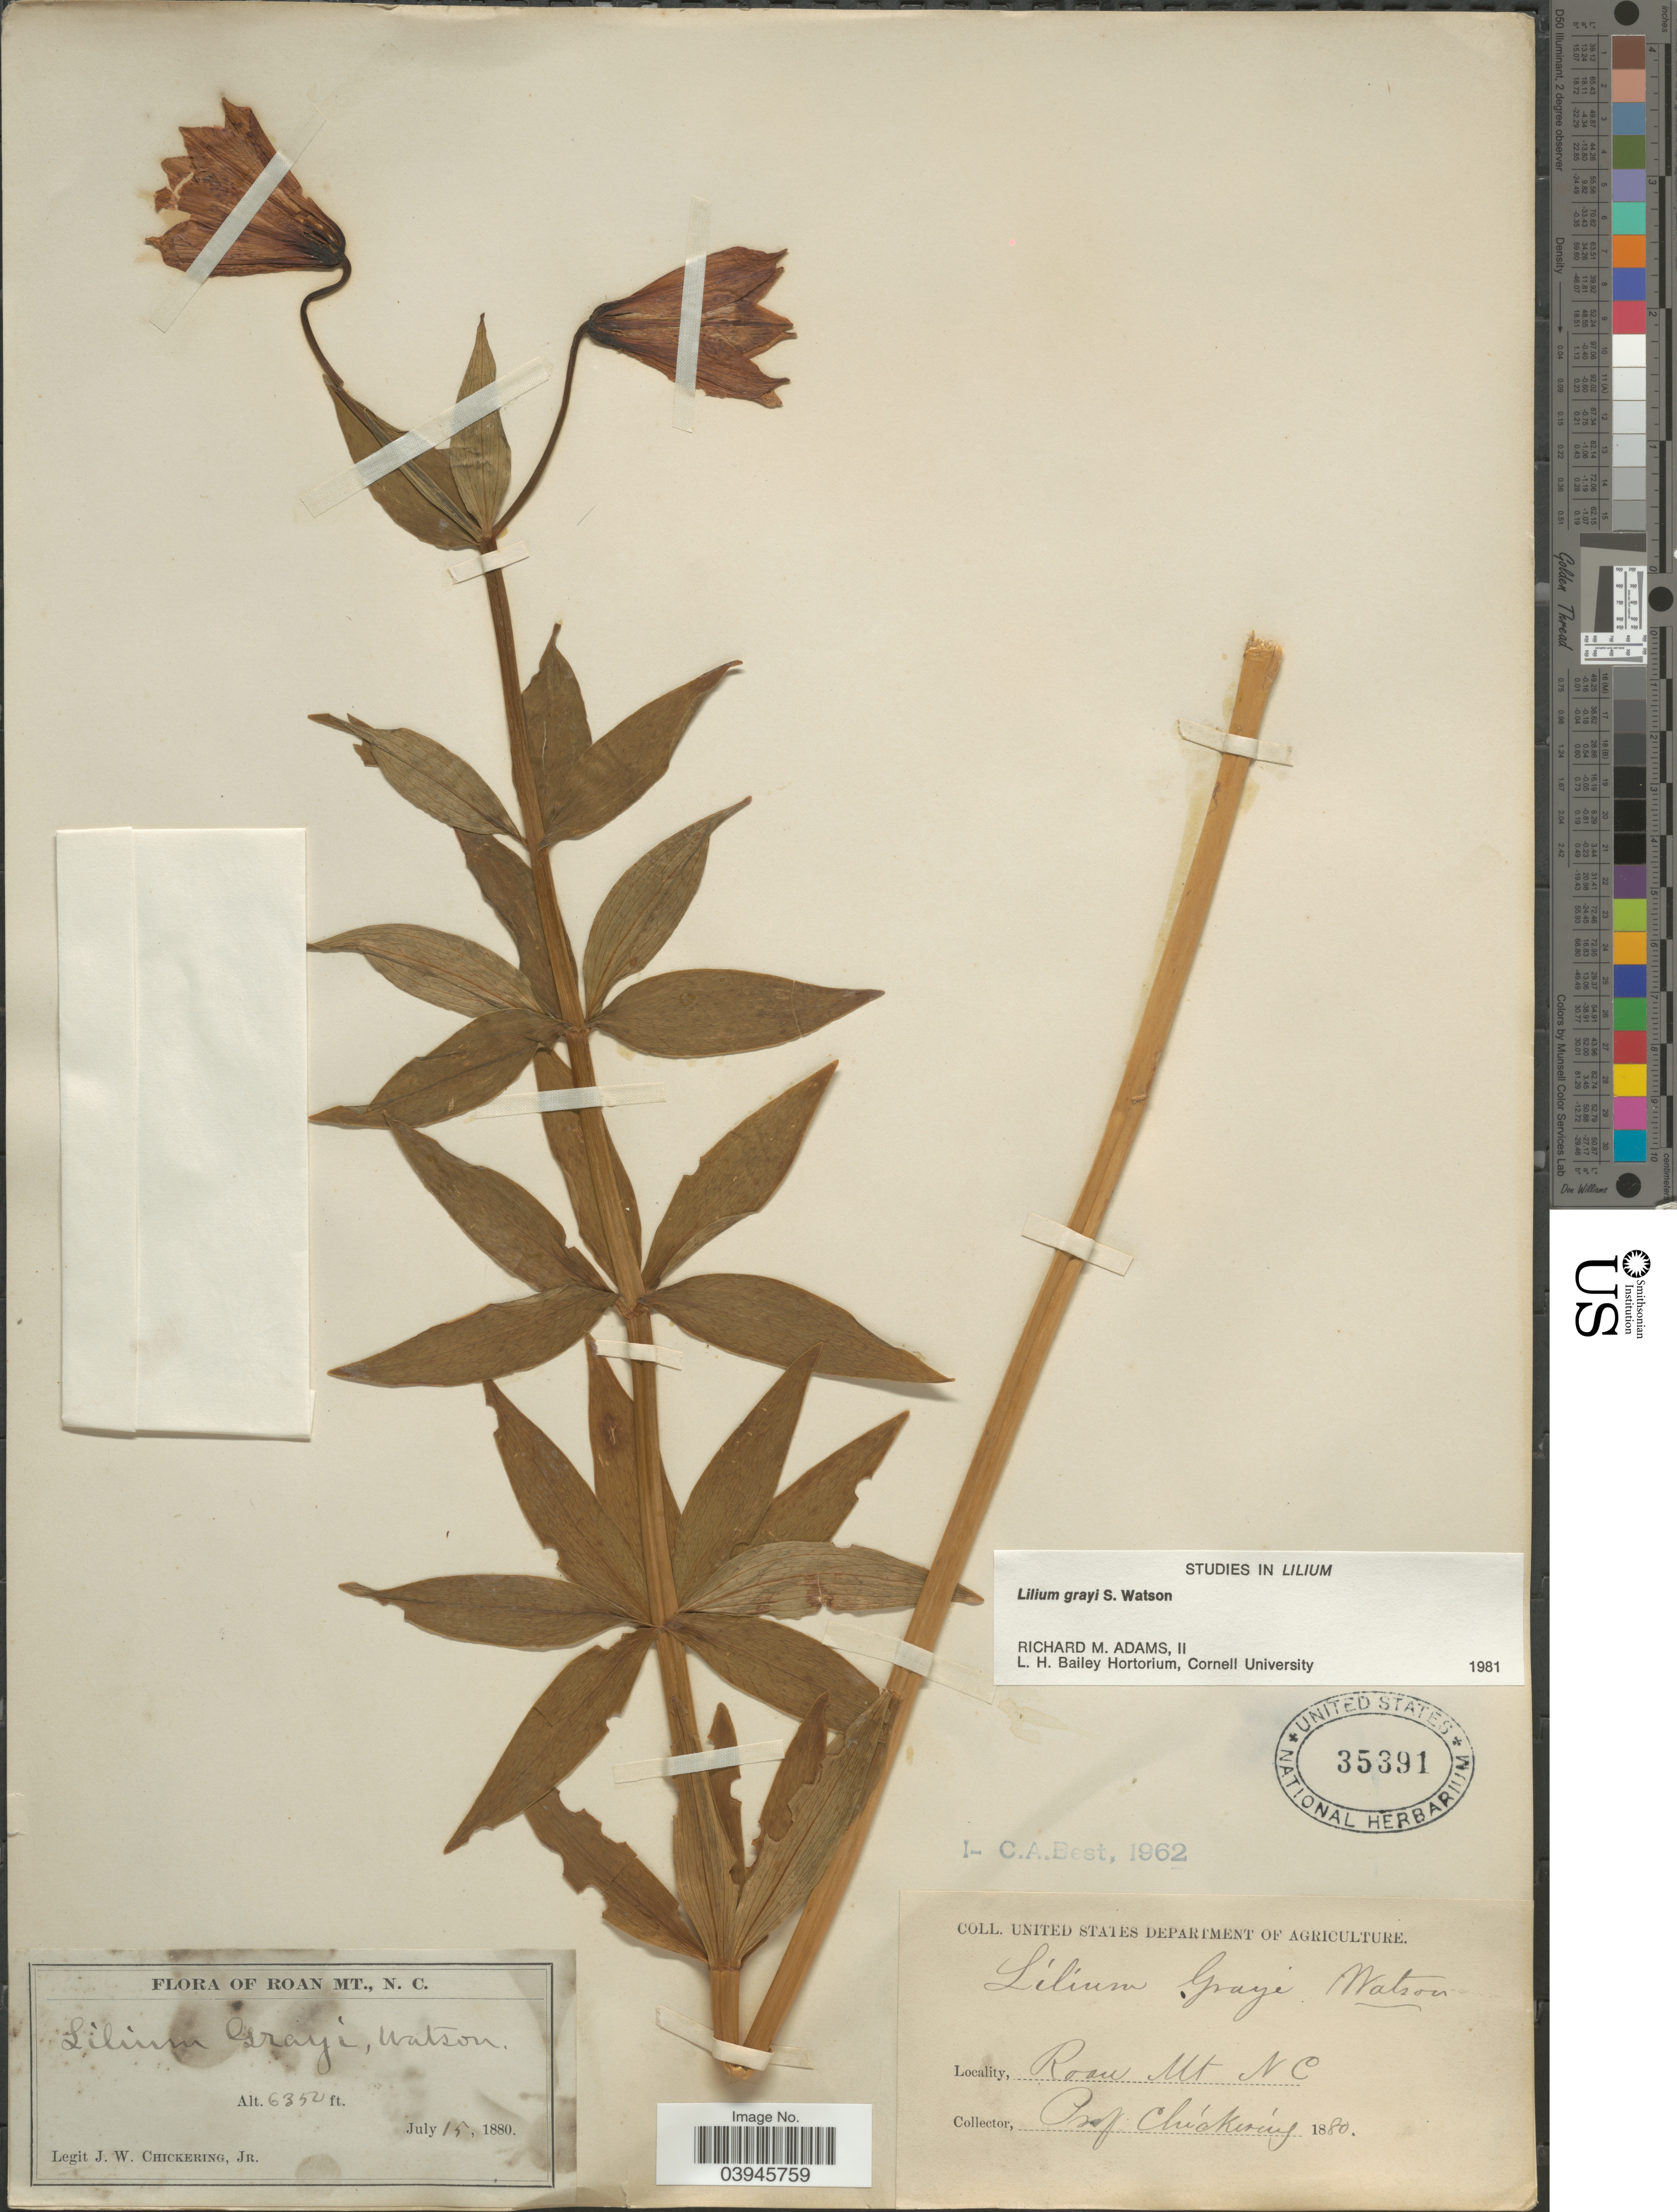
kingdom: Plantae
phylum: Tracheophyta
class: Liliopsida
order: Liliales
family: Liliaceae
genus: Lilium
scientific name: Lilium grayi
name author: S. Watson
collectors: J. W. Chickering Jr.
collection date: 1880-07-15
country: United States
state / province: North Carolina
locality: Roan Mt.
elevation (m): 1935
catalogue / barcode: US 35391